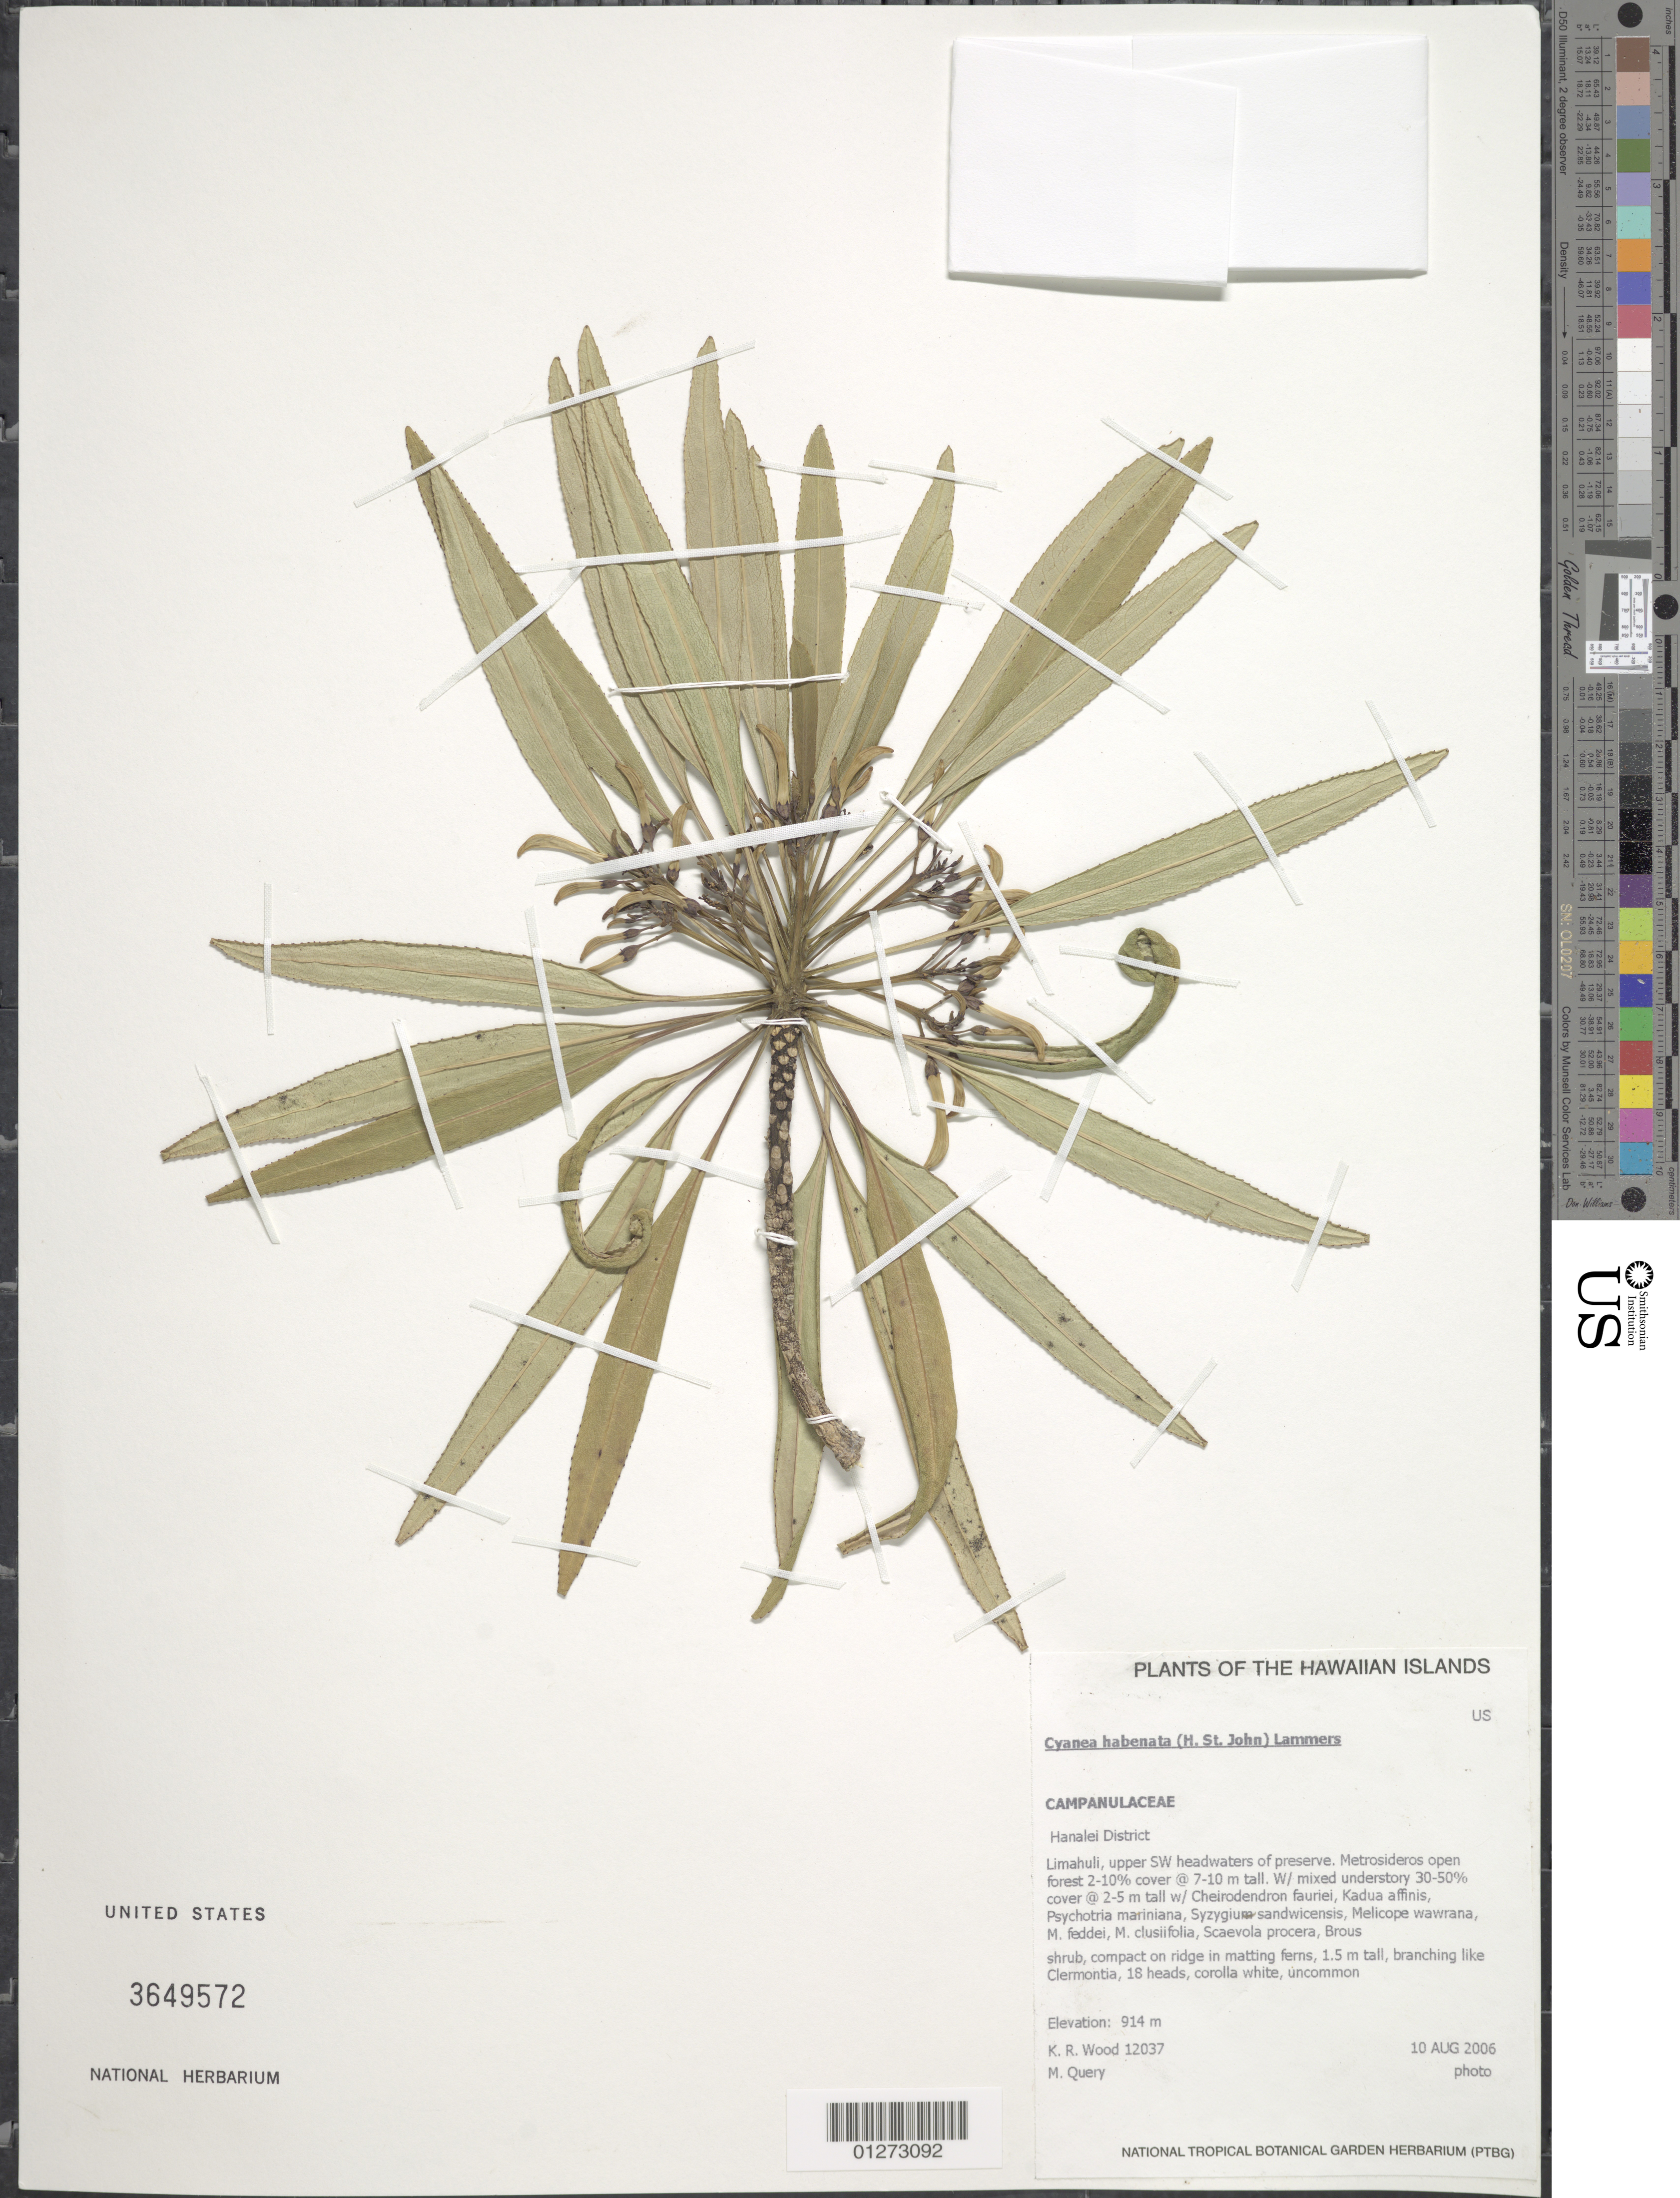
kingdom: Plantae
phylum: Tracheophyta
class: Magnoliopsida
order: Asterales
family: Campanulaceae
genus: Cyanea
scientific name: Cyanea habenata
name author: (H. St. John) Lammers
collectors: K. R. Wood & M. Query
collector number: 12037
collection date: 2006-08-10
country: United States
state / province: Hawaii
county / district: Kauai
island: Kaua'i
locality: Hanalei District, Limahuli, upper SW headwater of preserve.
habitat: Open forest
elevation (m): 914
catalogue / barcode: US 3649572